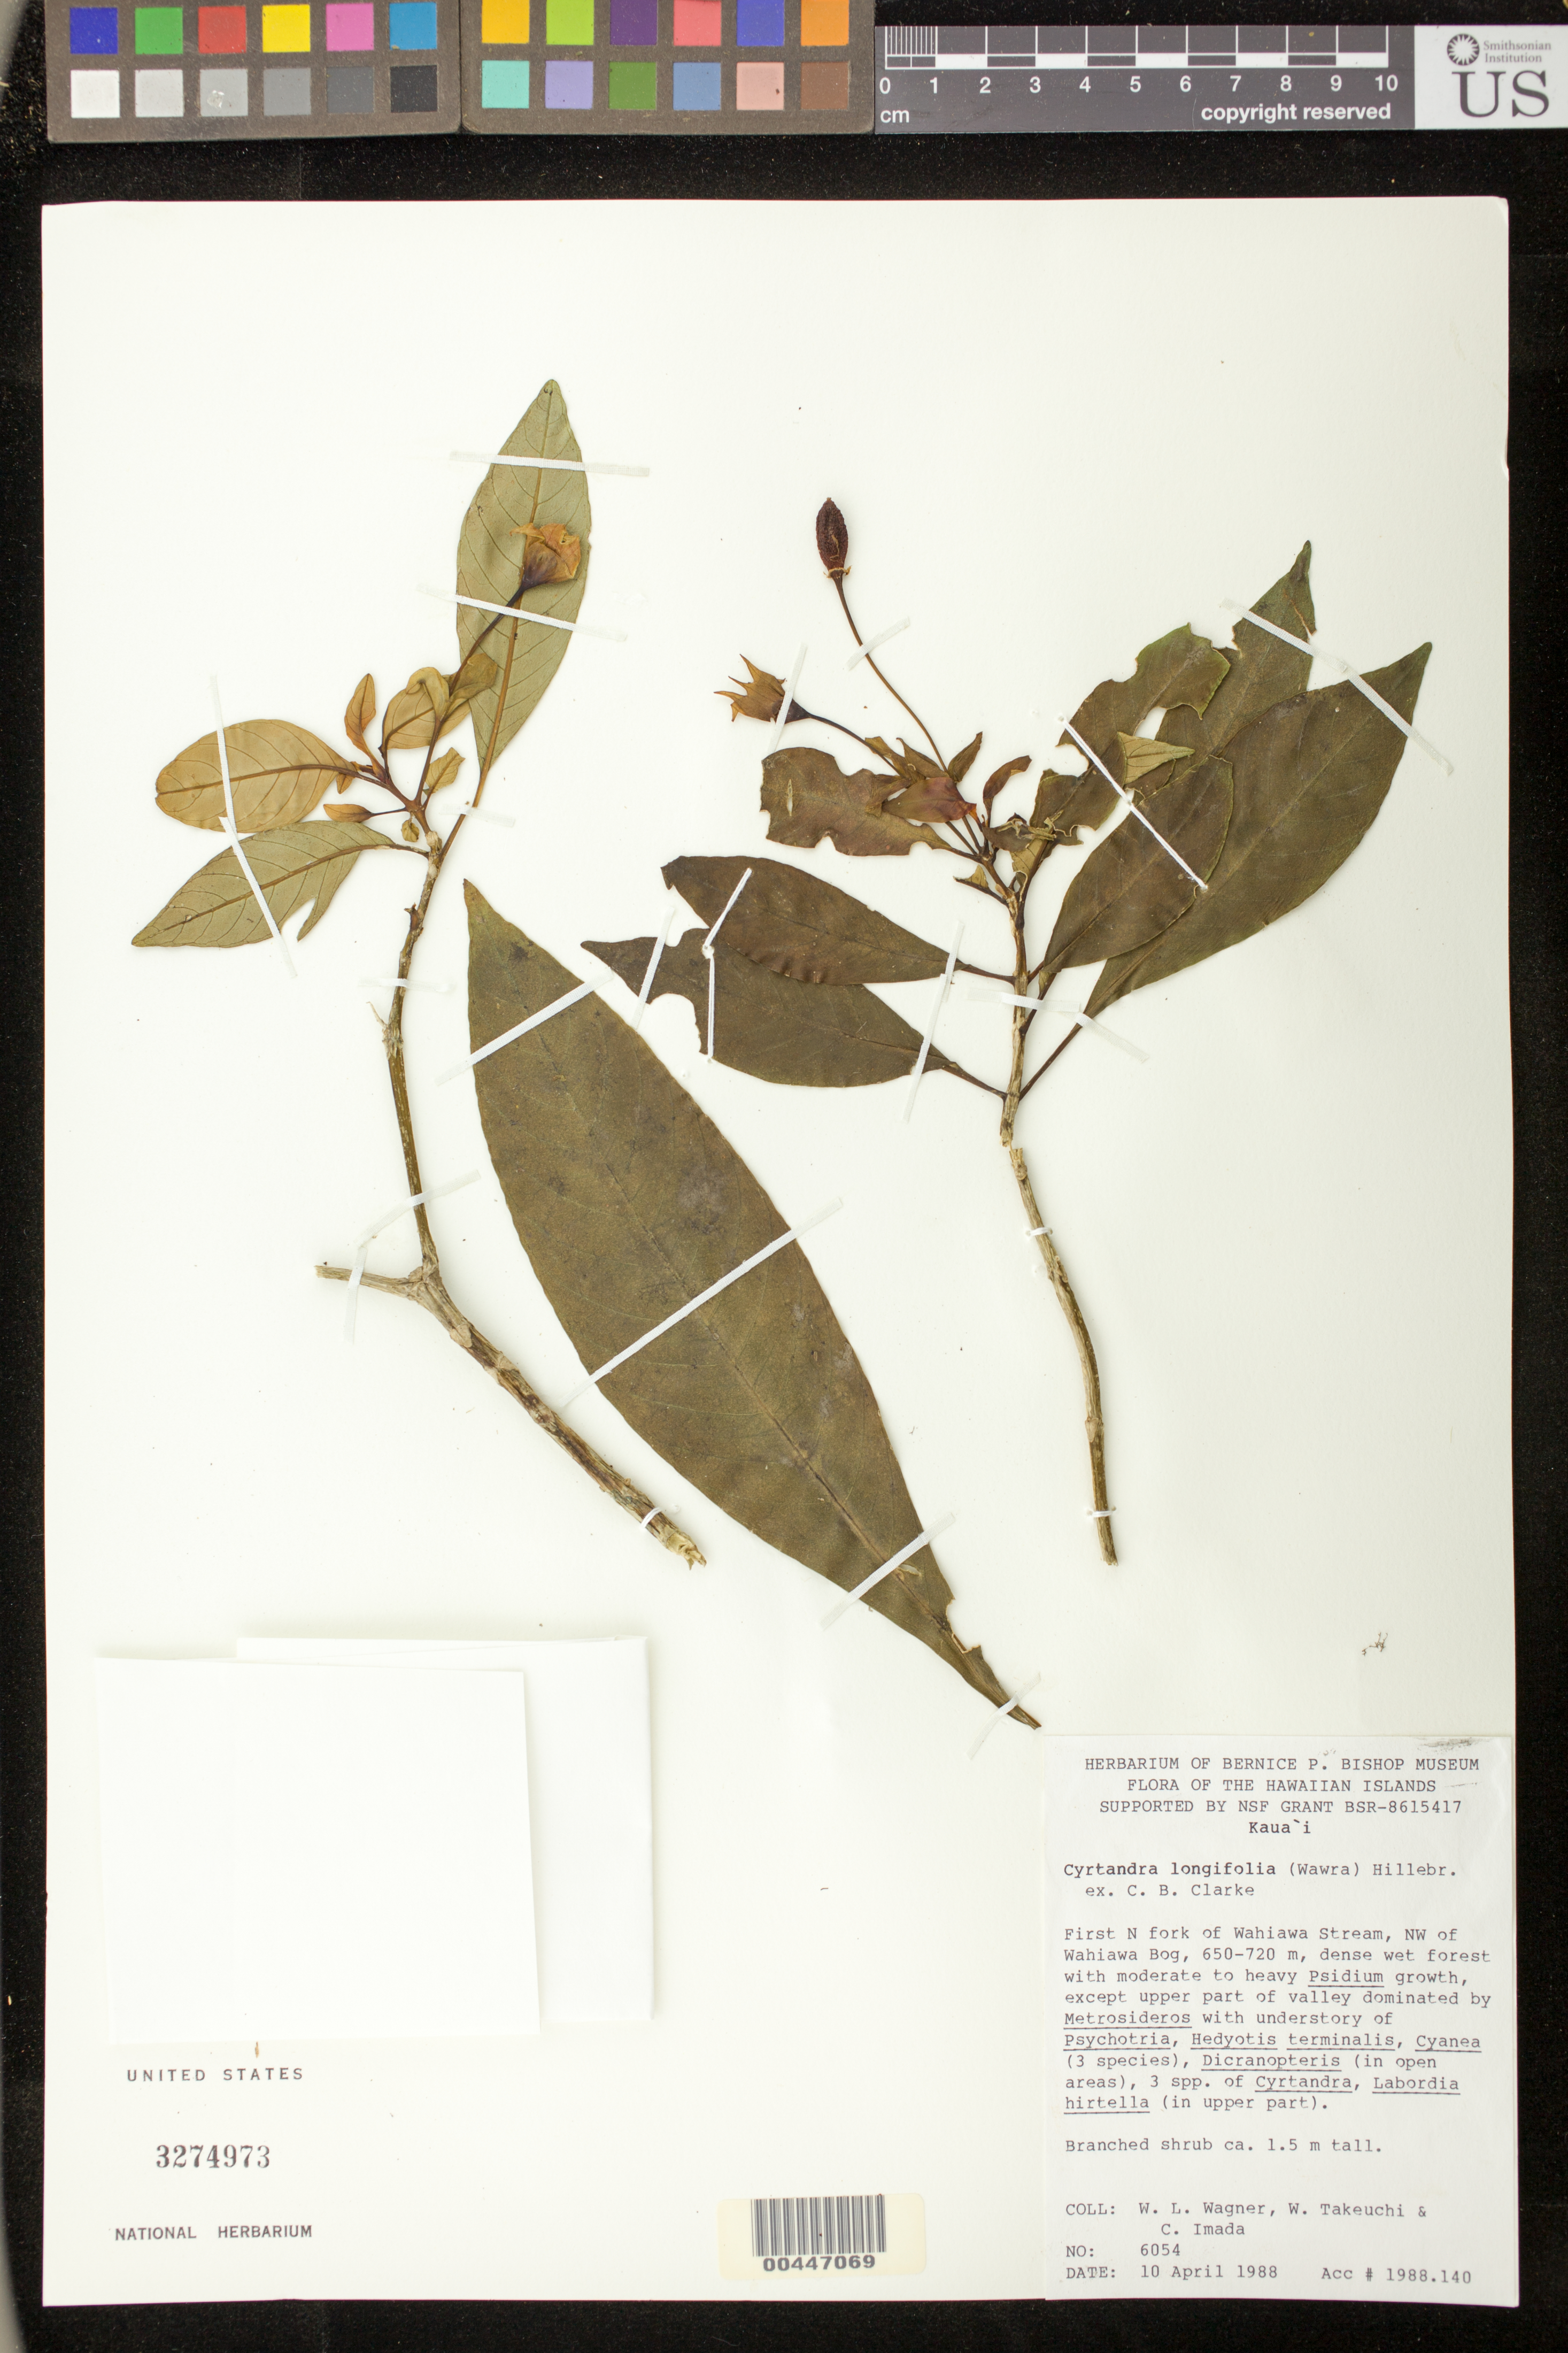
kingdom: Plantae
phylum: Tracheophyta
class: Magnoliopsida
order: Lamiales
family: Gesneriaceae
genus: Cyrtandra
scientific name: Cyrtandra longifolia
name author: (Wawra) Hillebr. ex C.B. Clarke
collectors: W. L. Wagner, W. N. Takeuchi & C. Imada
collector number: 6054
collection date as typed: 10 Apr 1988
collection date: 1988-04-10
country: United States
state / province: Hawaii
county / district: Kauai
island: Kaua'i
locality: N fork of Wahiawa stream, NW of Wahiawa bog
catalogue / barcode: US 3274973